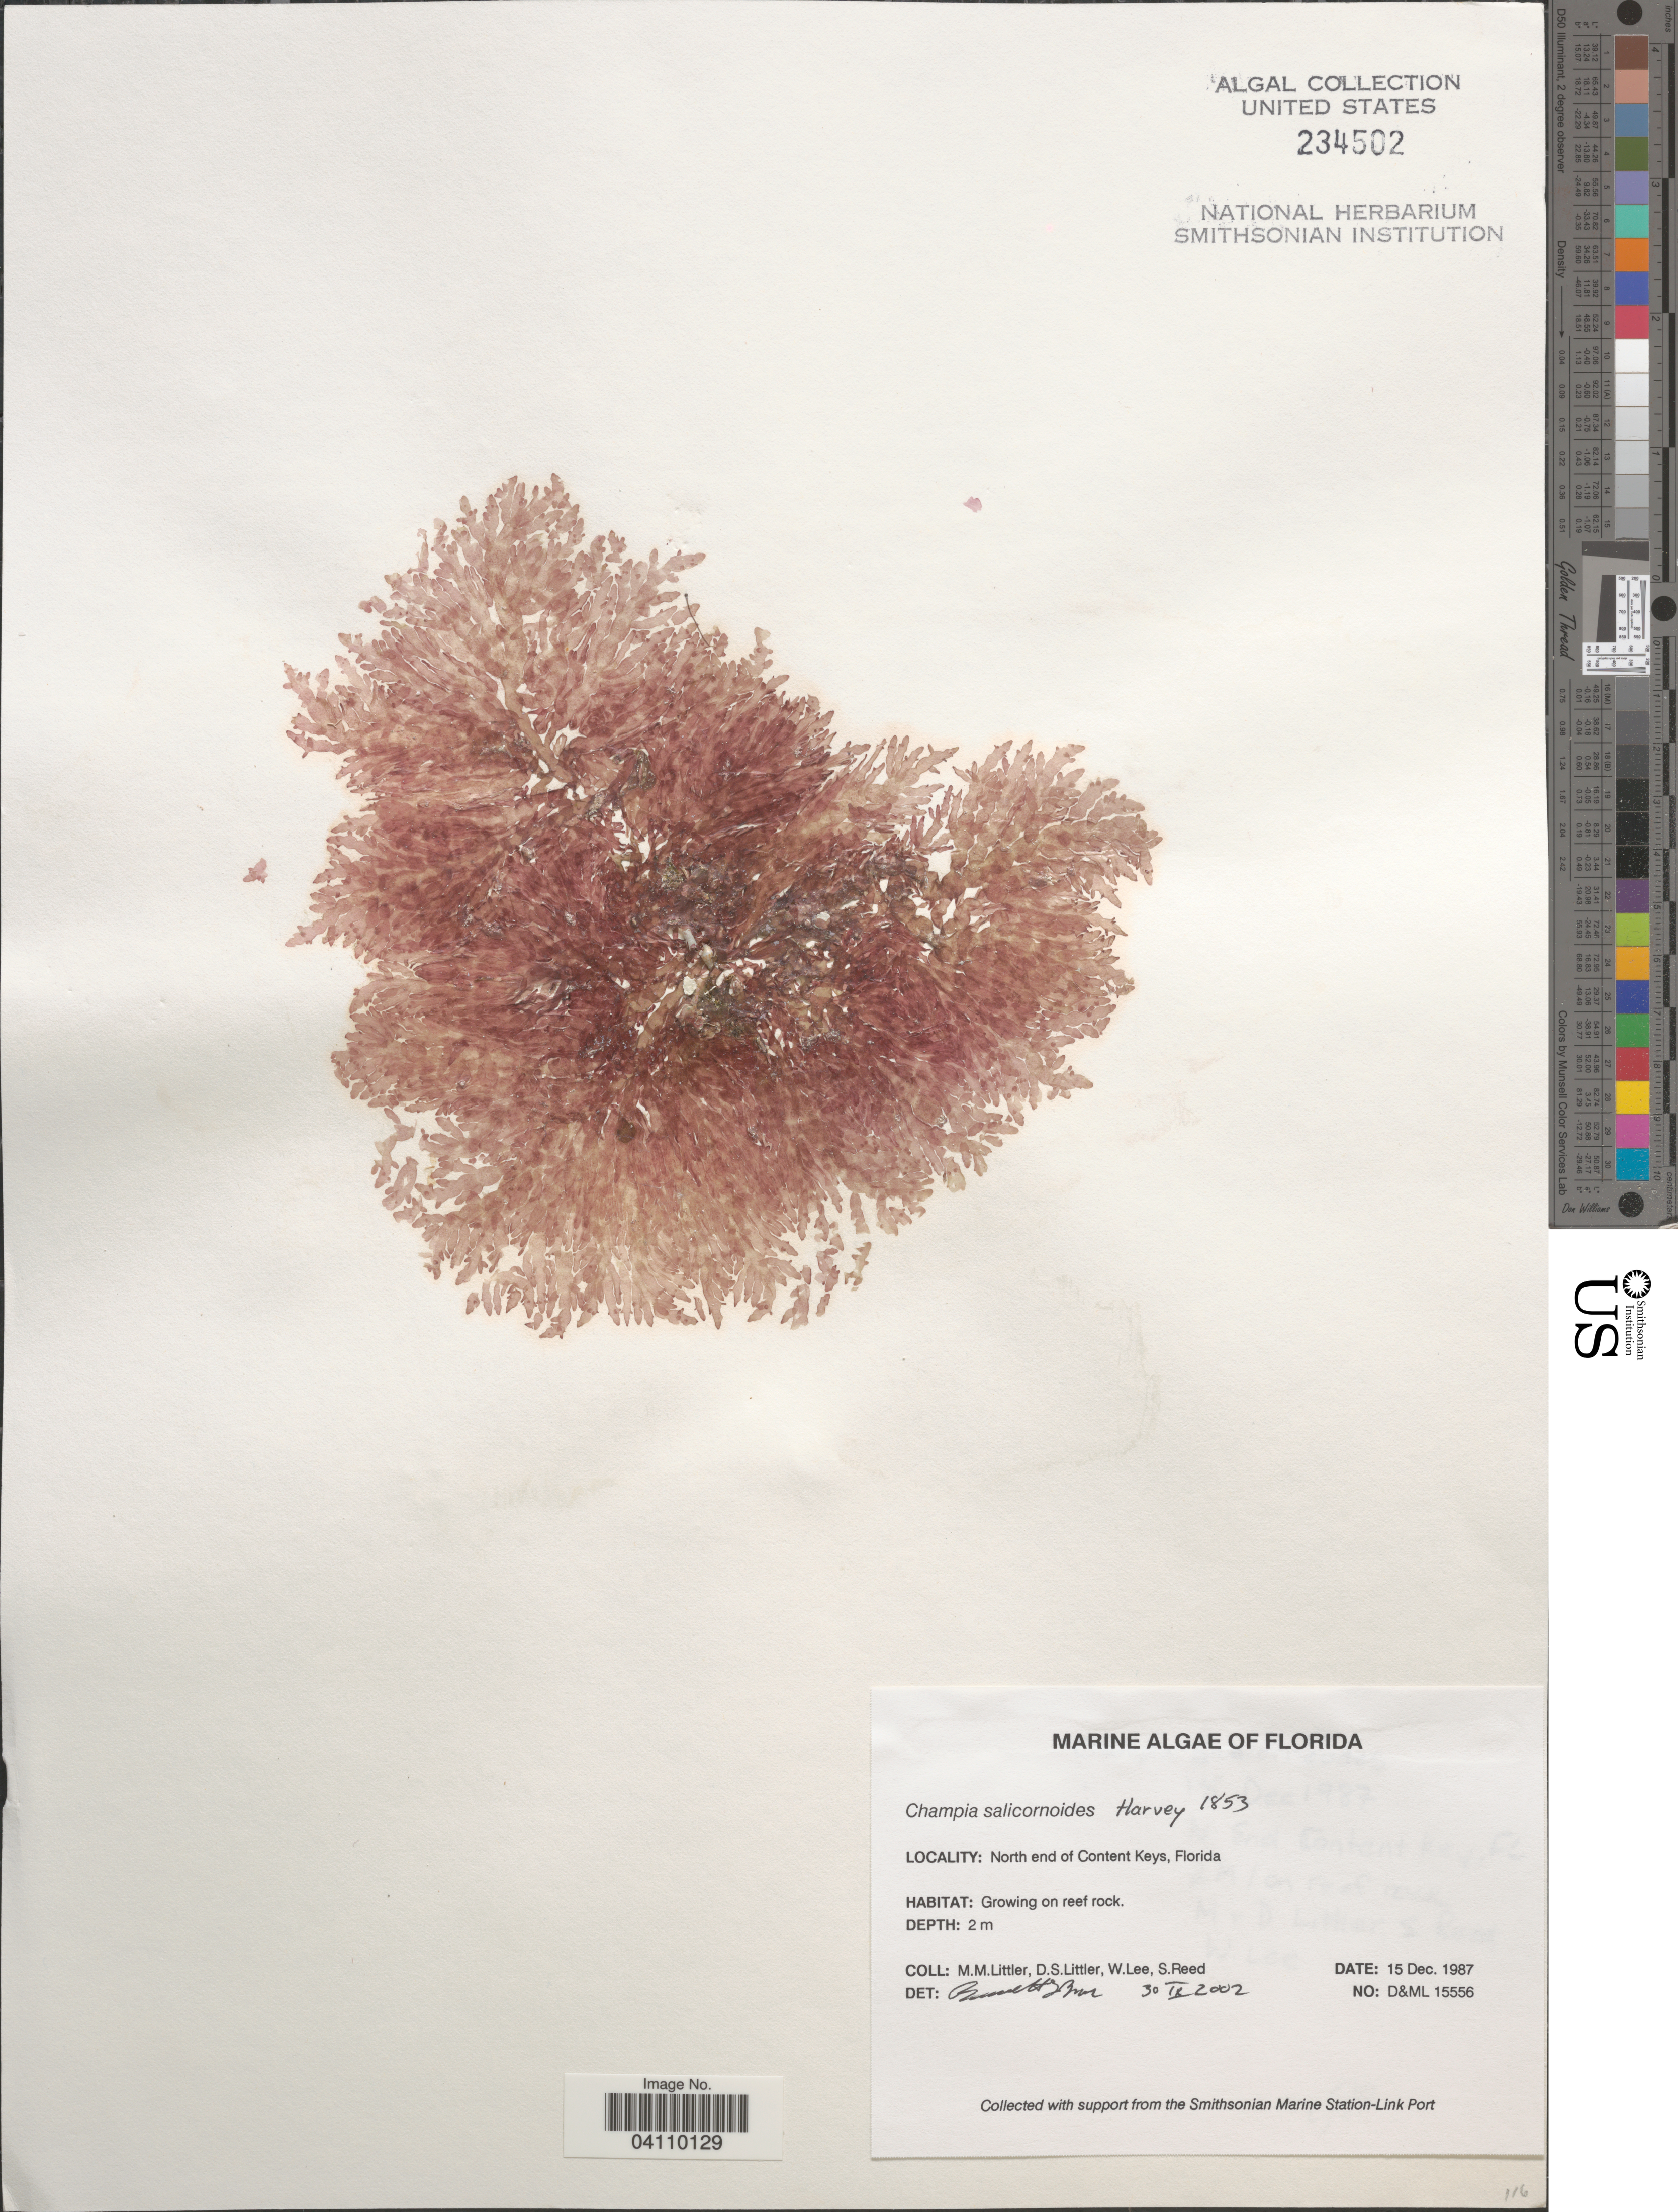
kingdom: Plantae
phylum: Rhodophyta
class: Florideophyceae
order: Rhodymeniales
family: Champiaceae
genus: Champia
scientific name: Champia salicornioides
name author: Harv.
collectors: D. S. Littler, W. Lee & S. Reed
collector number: D&ML15556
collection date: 1987-12-15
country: United States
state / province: Florida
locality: North end of Content Keys.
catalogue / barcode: US 234502